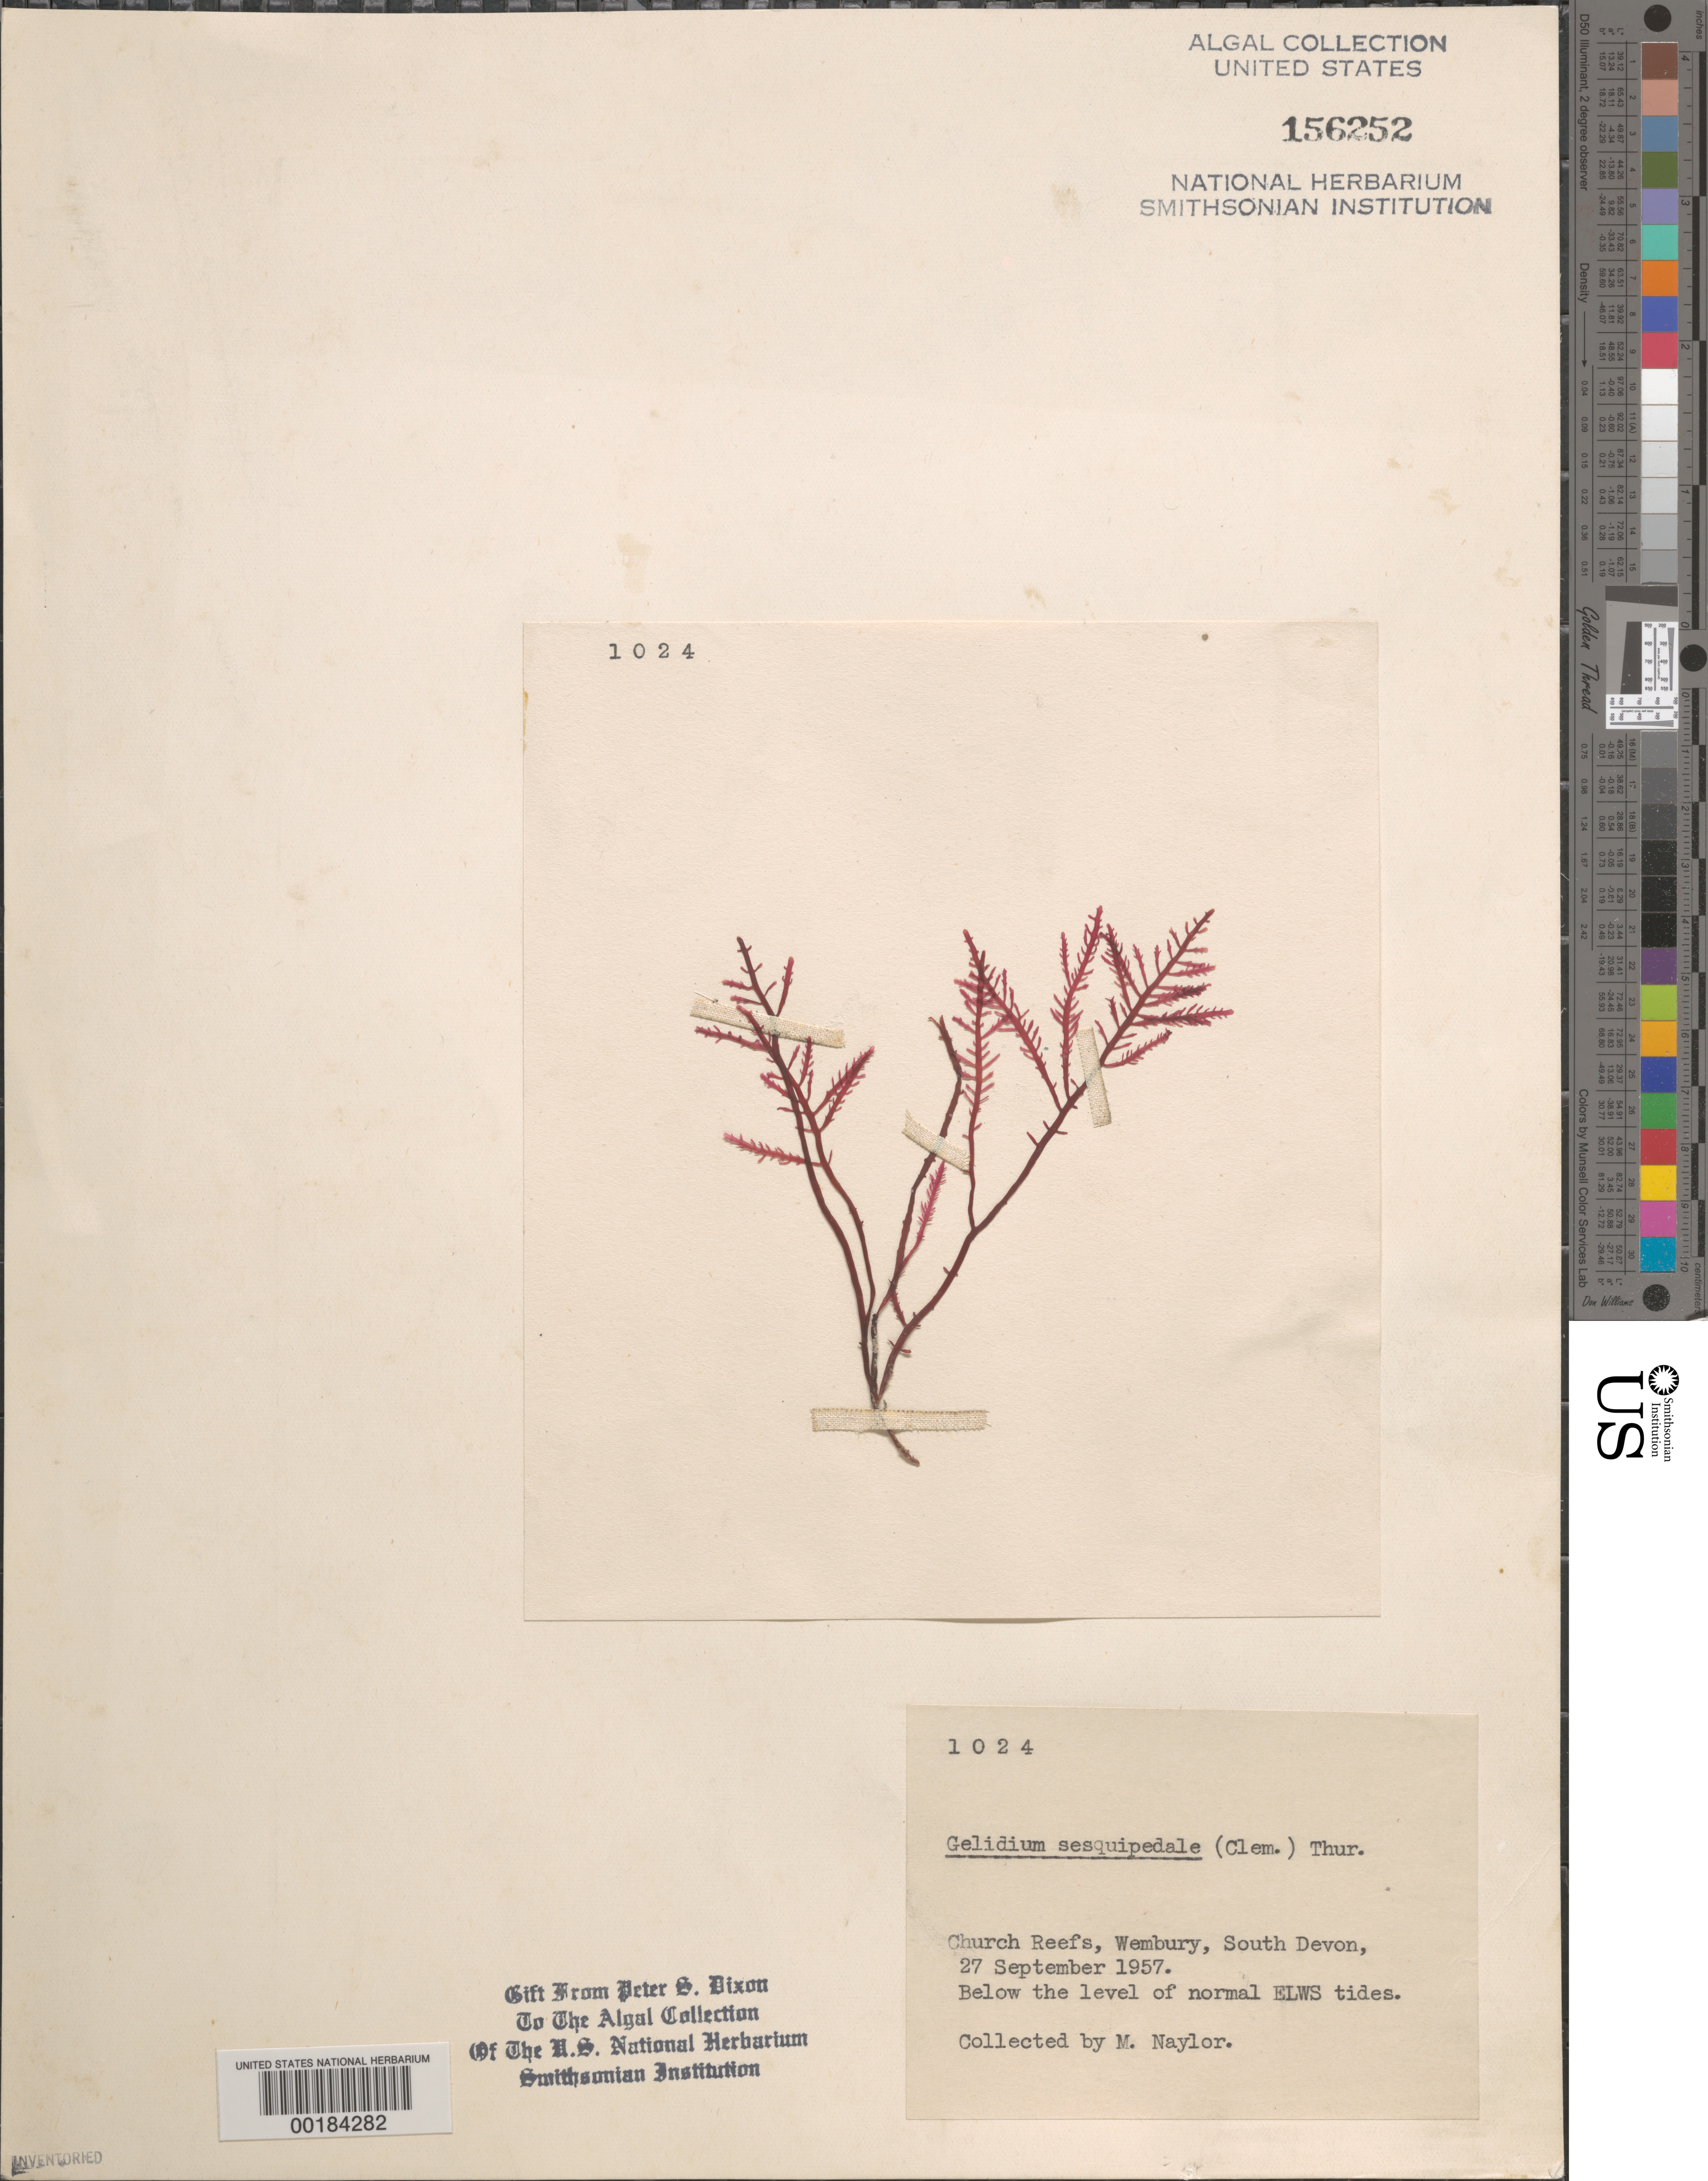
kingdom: Plantae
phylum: Rhodophyta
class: Florideophyceae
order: Gelidiales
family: Gelidiaceae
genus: Gelidium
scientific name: Gelidium corneum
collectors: M. Roberts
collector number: PSD 1024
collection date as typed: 27 Sep 1957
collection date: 1957-09-27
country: United Kingdom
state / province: England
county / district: Devon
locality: Church Reef, Wembury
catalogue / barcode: US 156252